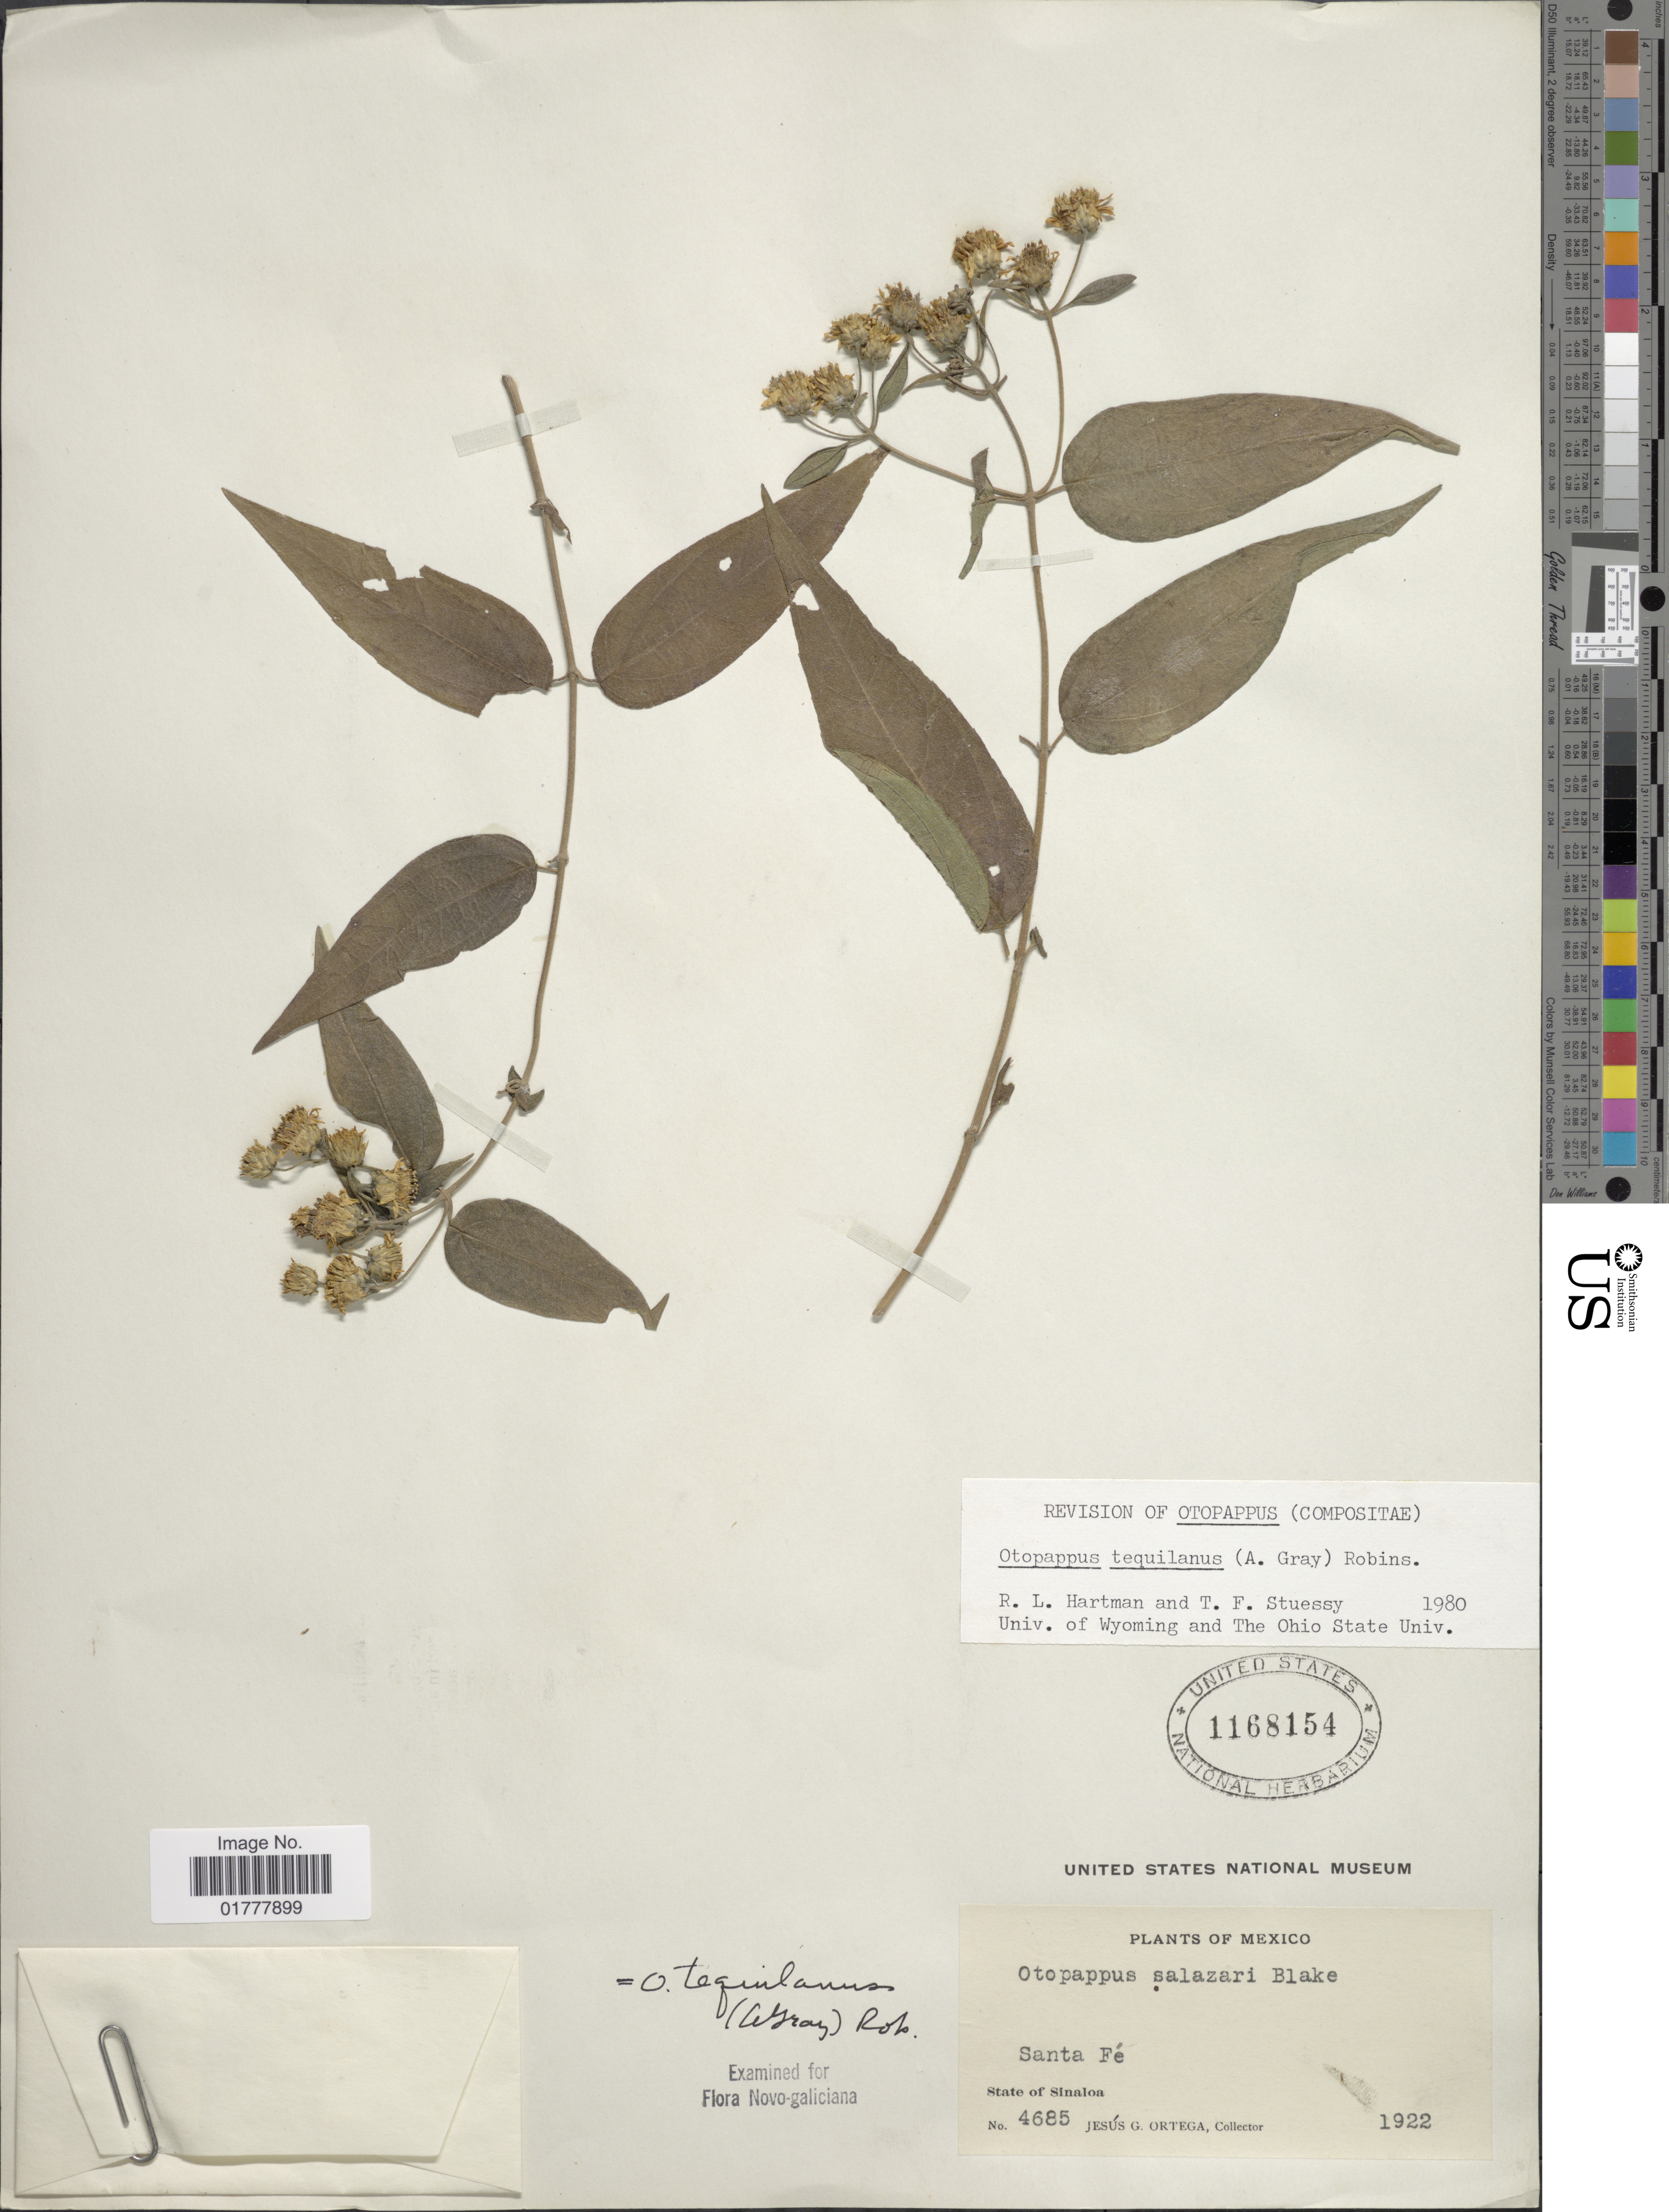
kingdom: Plantae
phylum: Tracheophyta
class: Magnoliopsida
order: Asterales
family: Asteraceae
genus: Otopappus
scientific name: Otopappus tequilanus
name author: (A. Gray) B.L. Rob.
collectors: J. Ortega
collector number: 4685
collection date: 1922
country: Mexico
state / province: Sinaloa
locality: Sante Fe, State of Sinaloa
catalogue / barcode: US 1168154